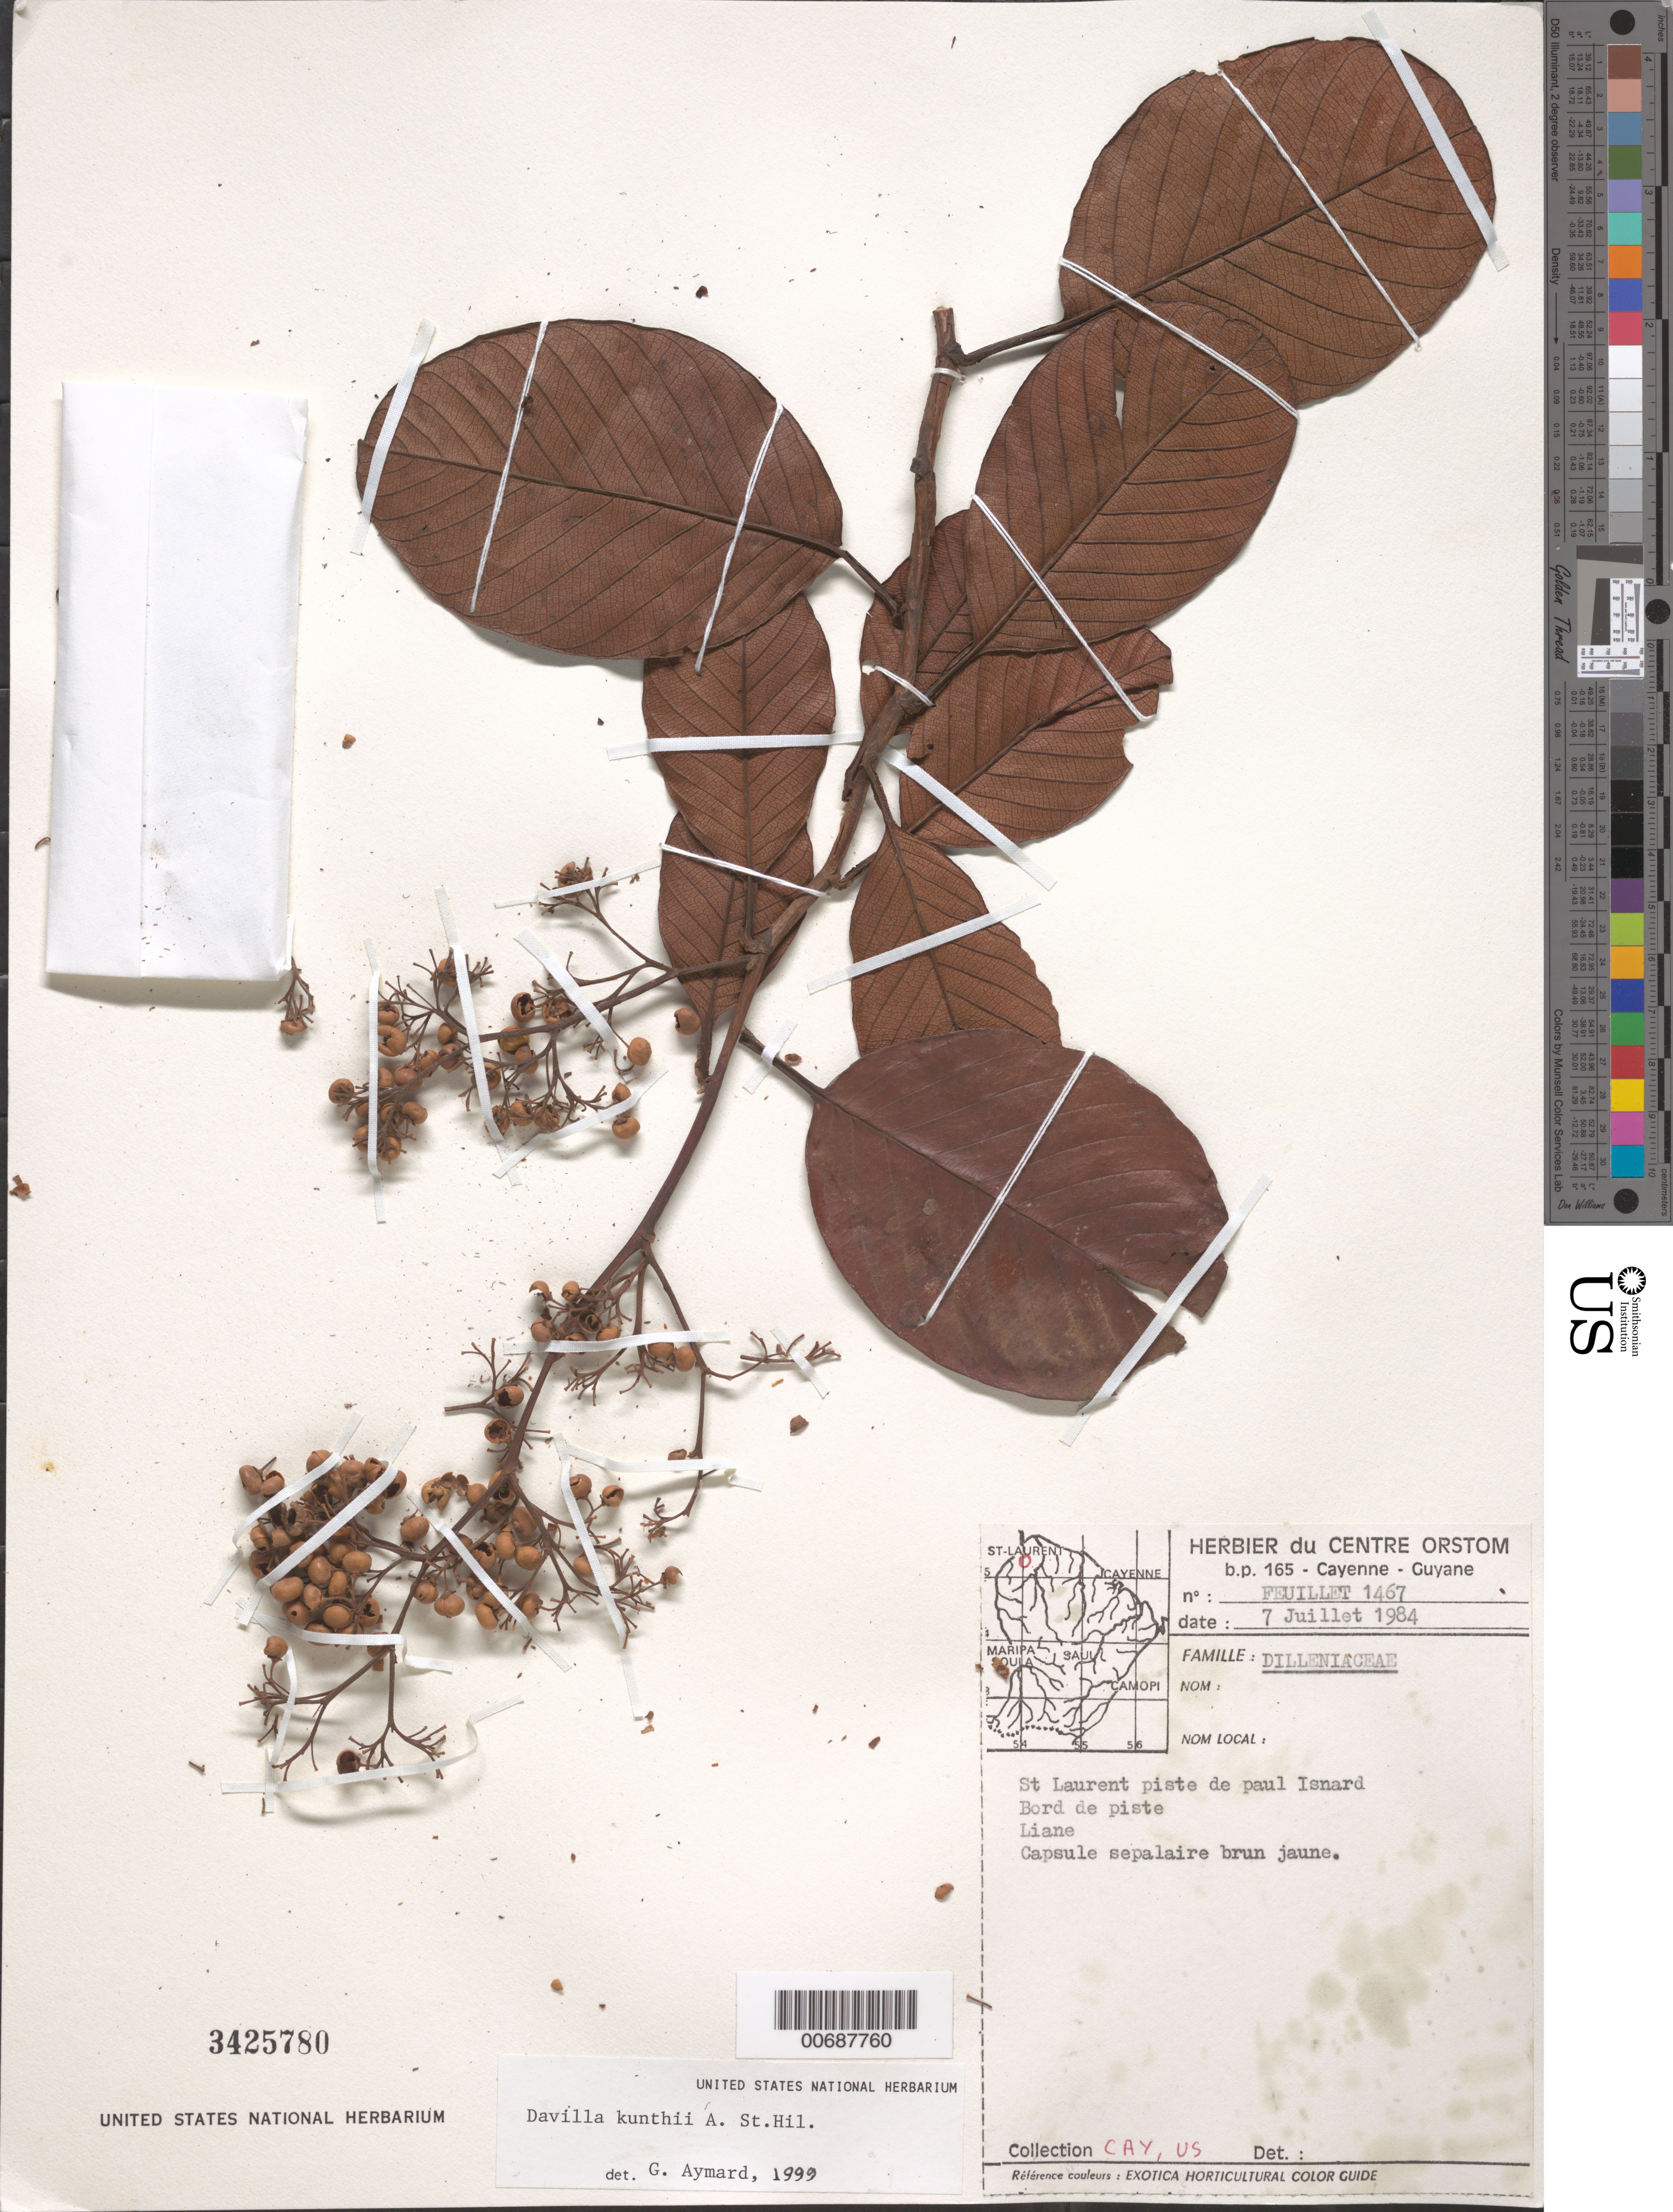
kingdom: Plantae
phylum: Tracheophyta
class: Magnoliopsida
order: Dilleniales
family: Dilleniaceae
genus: Davilla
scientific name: Davilla kunthii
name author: A. St.-Hil.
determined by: Aymard C., G. A., (PORT), Univ. Nac. Exp. de los Llanos Ezequiel Zamora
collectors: C. Feuillet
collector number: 1467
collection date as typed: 7-Jul-84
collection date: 1984-07-07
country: French Guiana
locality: St. Laurent, Piste de Paul Isnard - Région de Paul-Isnard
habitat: Trailside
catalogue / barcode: US 3425780